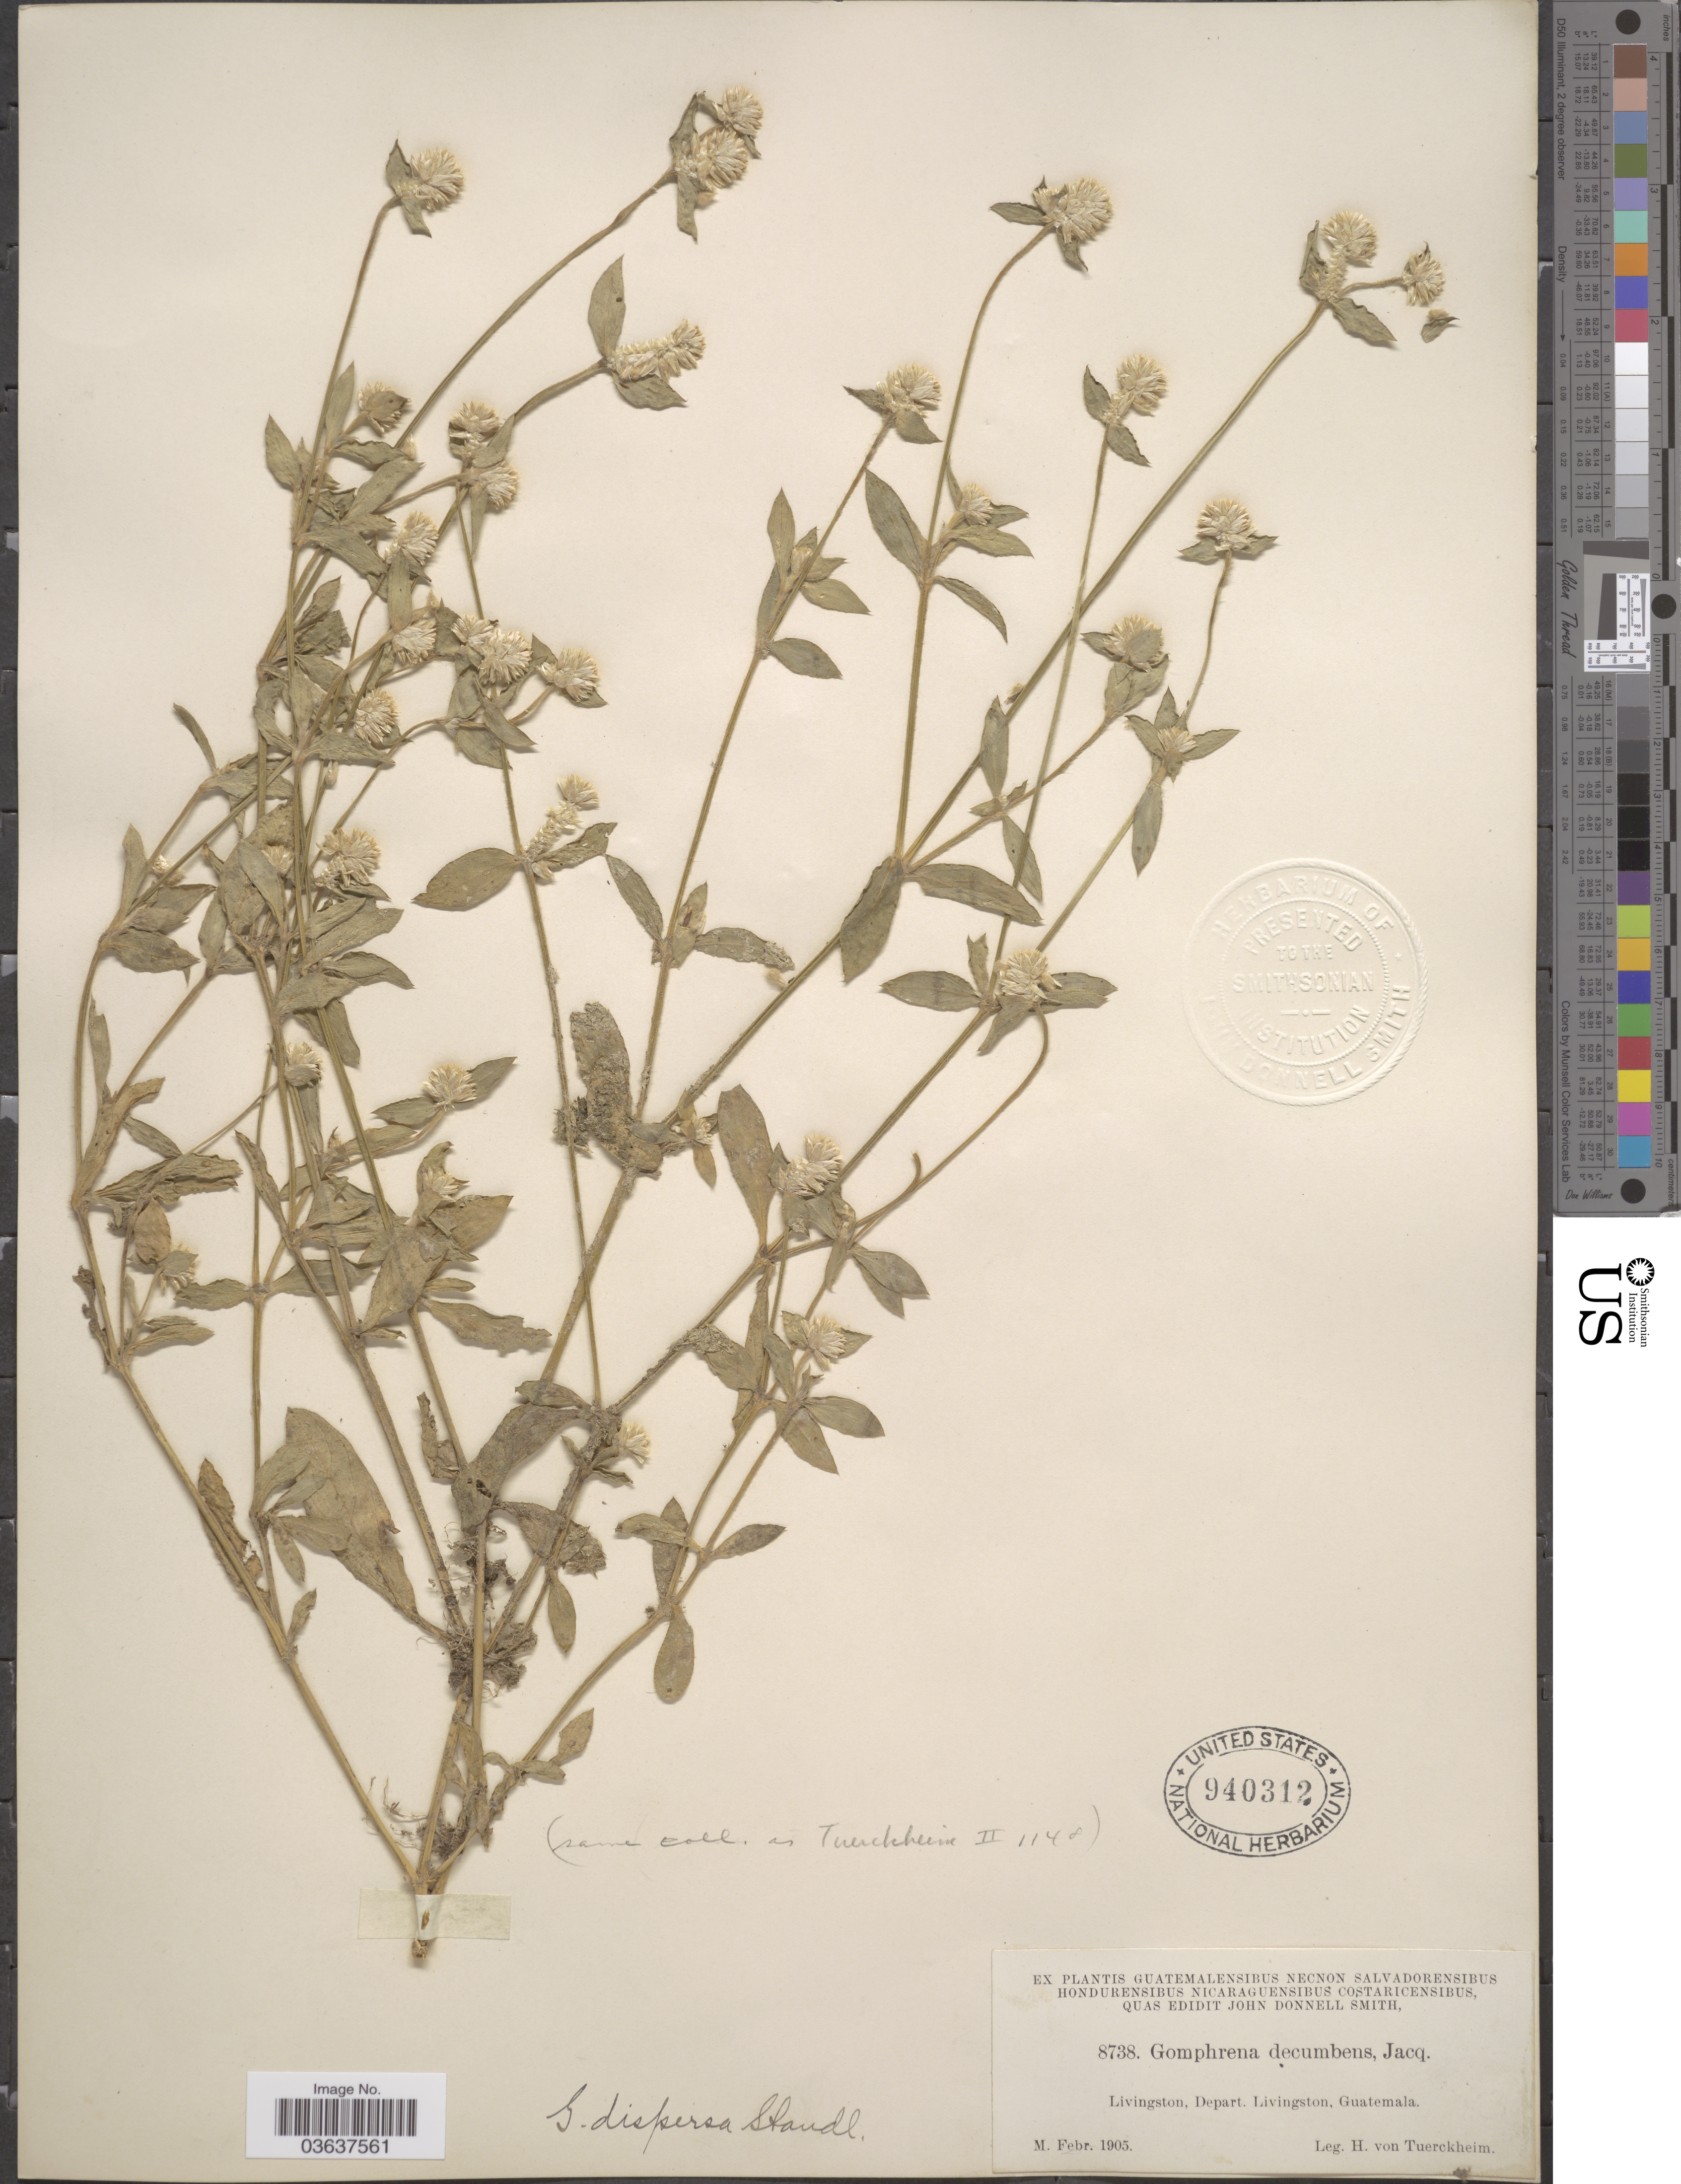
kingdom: Plantae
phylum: Tracheophyta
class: Magnoliopsida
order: Caryophyllales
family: Amaranthaceae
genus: Gomphrena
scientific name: Gomphrena dispersa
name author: Standl.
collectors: H. von Türckheim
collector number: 8738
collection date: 1905-02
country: Guatemala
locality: Livingston, Depart. Livingston.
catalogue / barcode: US 640312